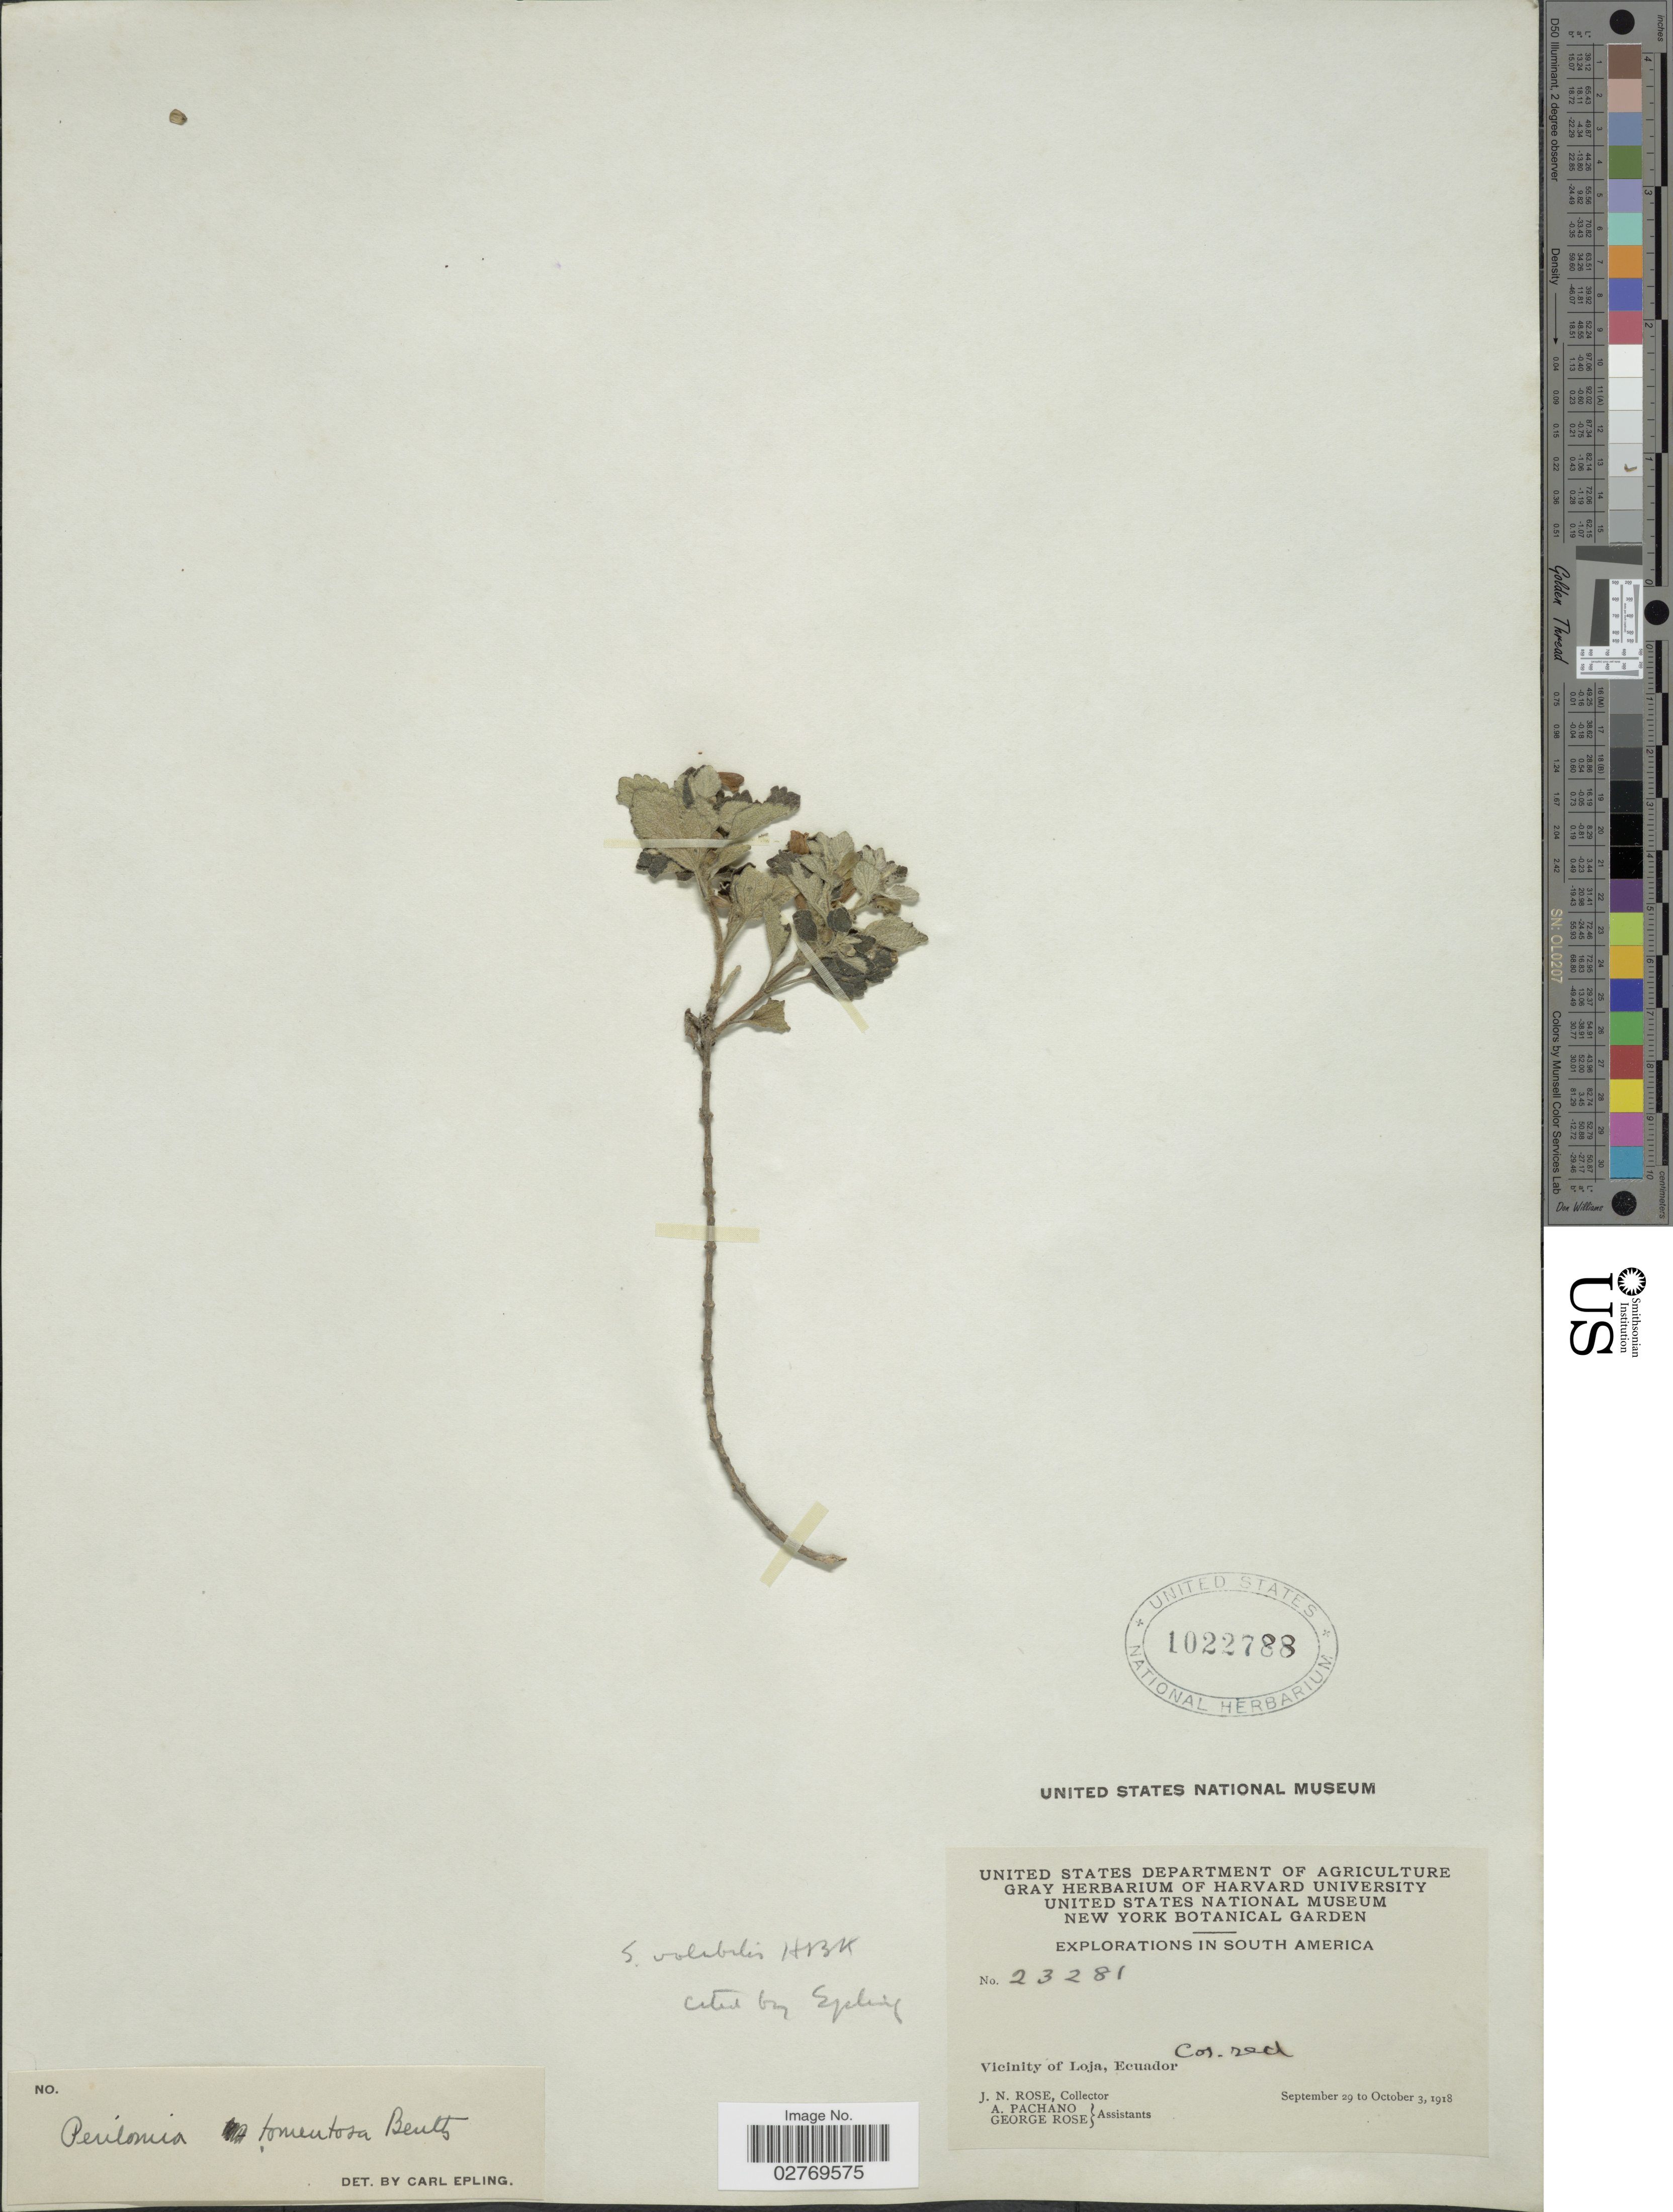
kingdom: Plantae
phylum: Tracheophyta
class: Magnoliopsida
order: Lamiales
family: Lamiaceae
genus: Scutellaria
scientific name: Scutellaria volubilis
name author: Kunth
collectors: J. N. Rose, A. Pachano & G. Rose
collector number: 23281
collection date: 1918-09-29/1918-10-03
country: Ecuador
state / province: Loja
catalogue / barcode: US 1022788